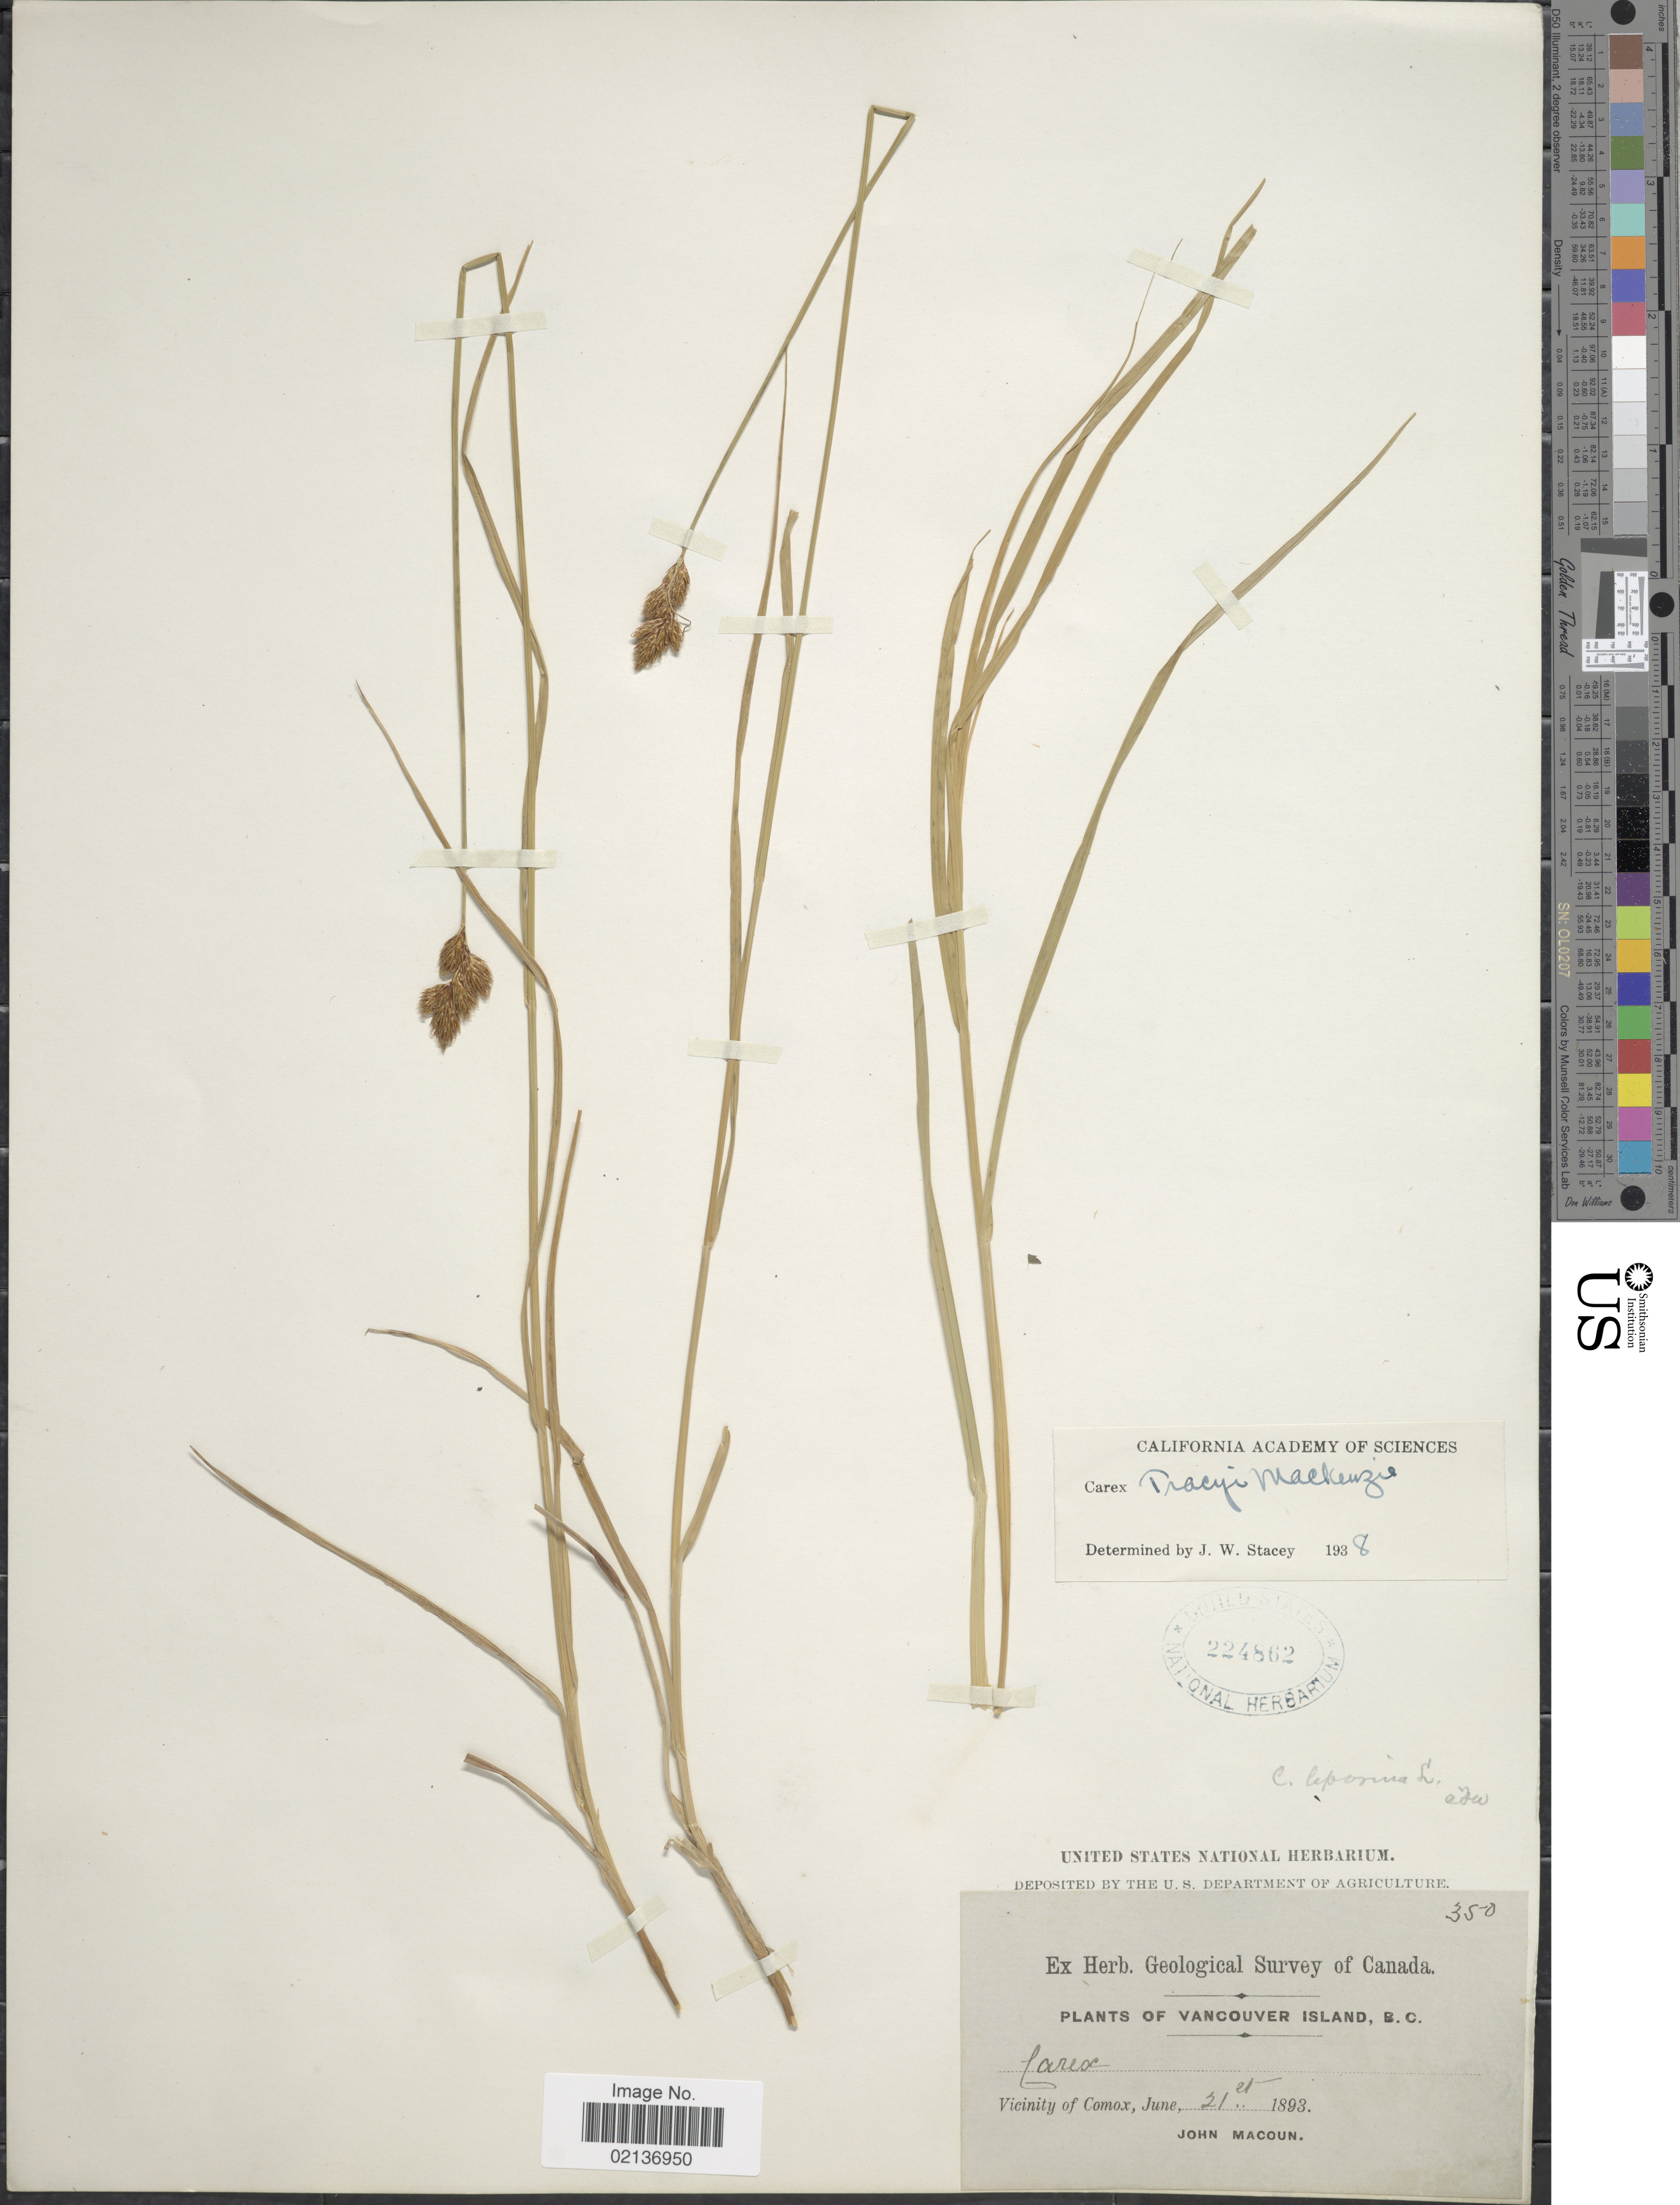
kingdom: Plantae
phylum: Tracheophyta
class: Liliopsida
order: Poales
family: Cyperaceae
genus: Carex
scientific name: Carex tracyi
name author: Mack.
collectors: J. Macoun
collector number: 350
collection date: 1893-06-21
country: Canada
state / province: British Columbia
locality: Vancouver Island, B.C., Vicinity of Comox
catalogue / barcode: US 224862